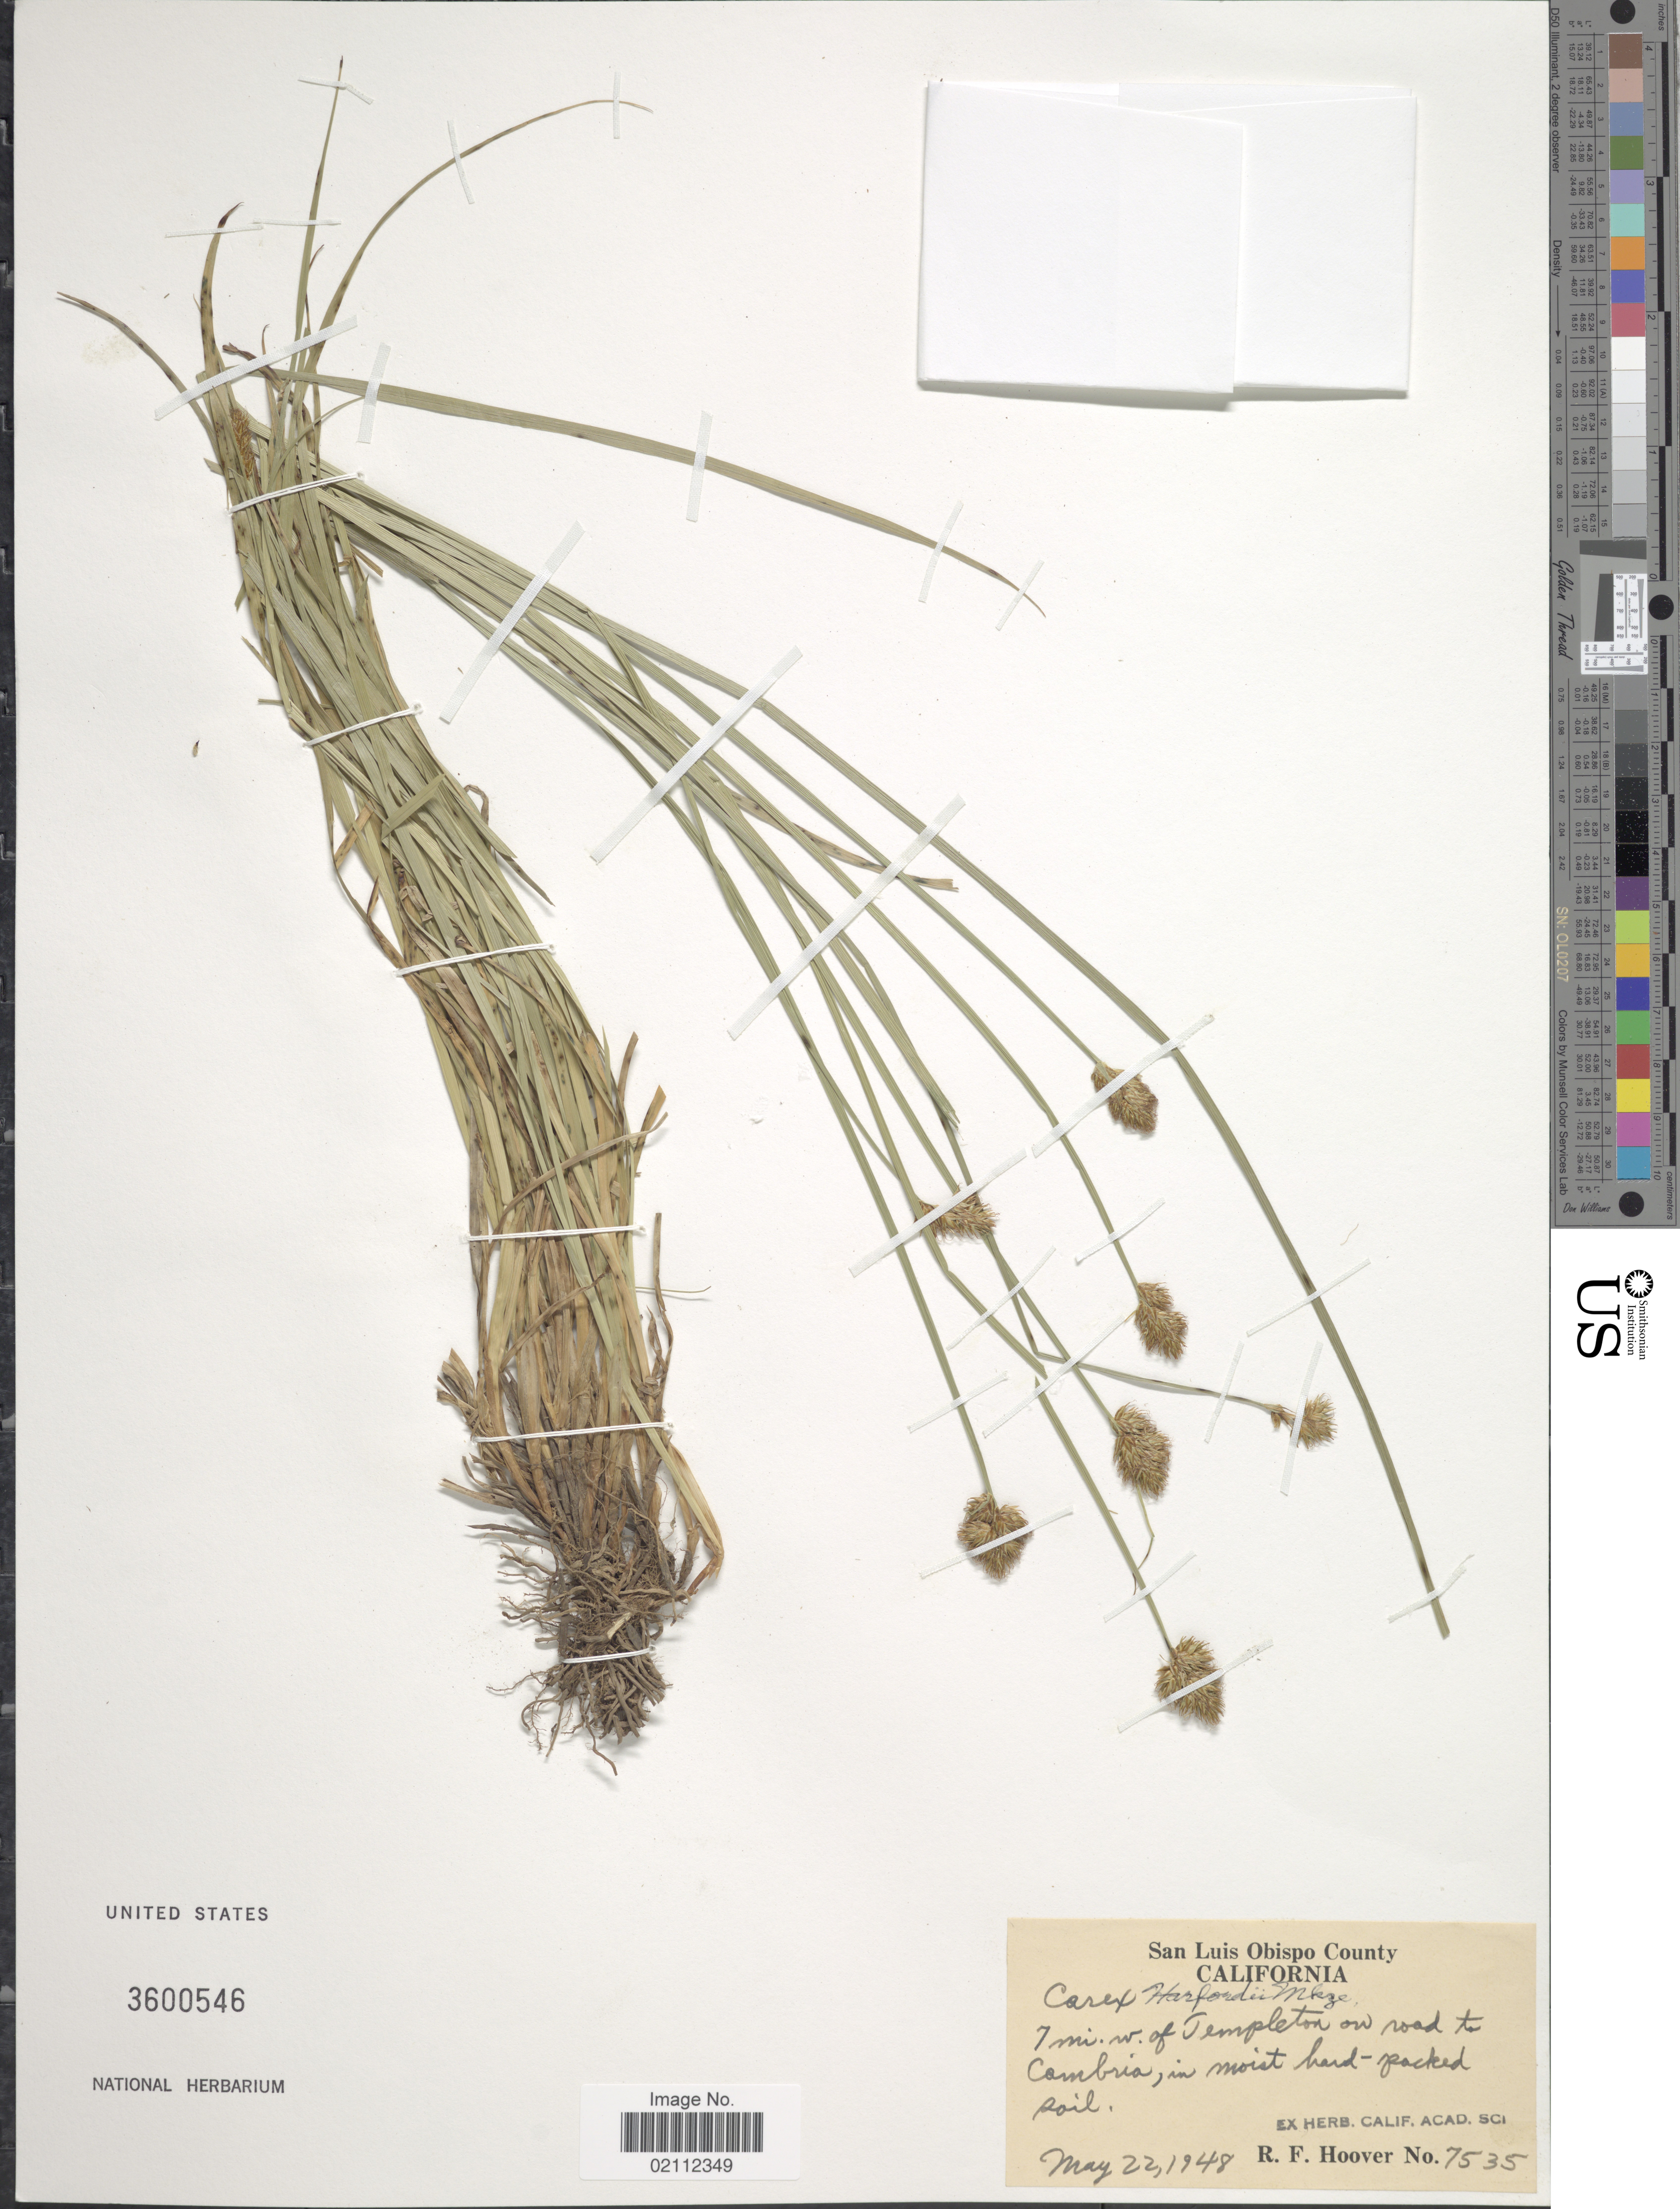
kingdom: Plantae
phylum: Tracheophyta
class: Liliopsida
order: Poales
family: Cyperaceae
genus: Carex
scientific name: Carex harfordii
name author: Mack.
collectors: R. F. Hoover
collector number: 7535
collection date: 1948-05-22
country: United States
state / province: California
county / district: San Luis Obispo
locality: San Luis Obispo County. 7 mi. w. of Templeton on road to Cambria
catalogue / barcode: US 3600546